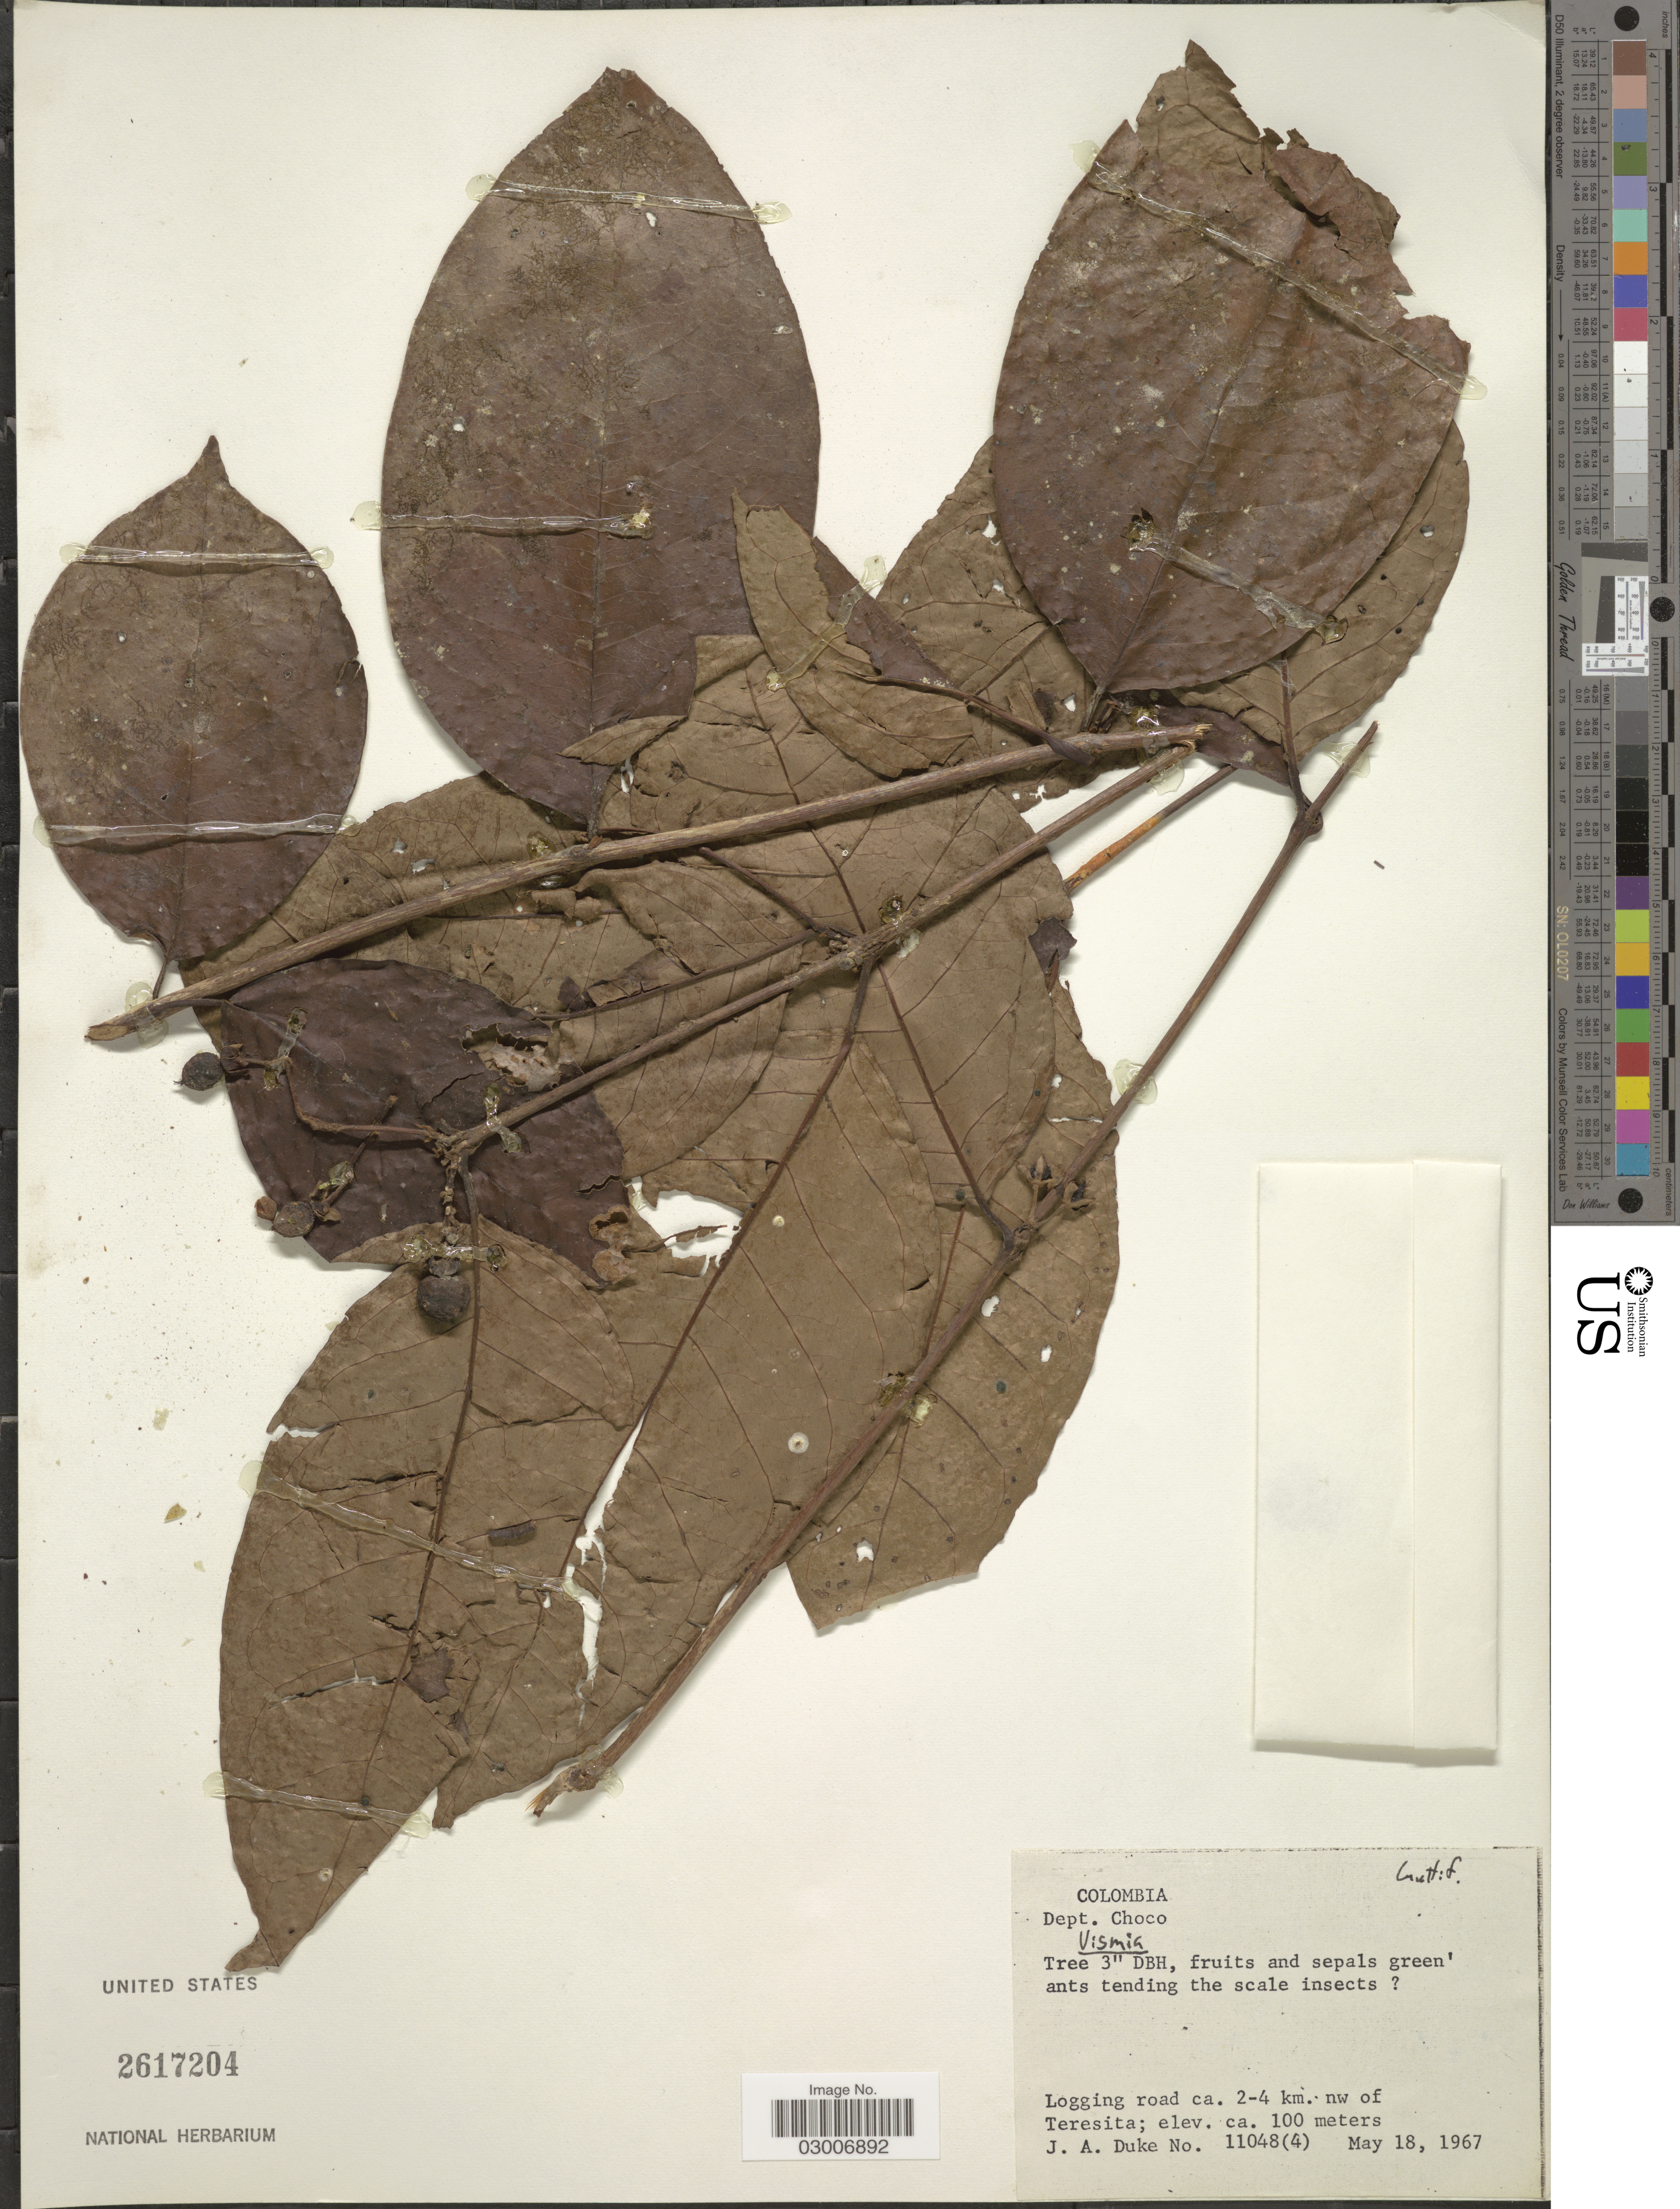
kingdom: Plantae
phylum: Tracheophyta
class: Magnoliopsida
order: Malpighiales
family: Hypericaceae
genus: Vismia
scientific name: Vismia obtusa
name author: Spruce ex Reichardt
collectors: J. A. Duke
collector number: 11048(4)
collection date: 1967-05-18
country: Colombia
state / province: Chocó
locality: Dept. Choco. Logging road ca. 2-4 km. nw of Teresita.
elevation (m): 100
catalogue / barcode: US 2617204